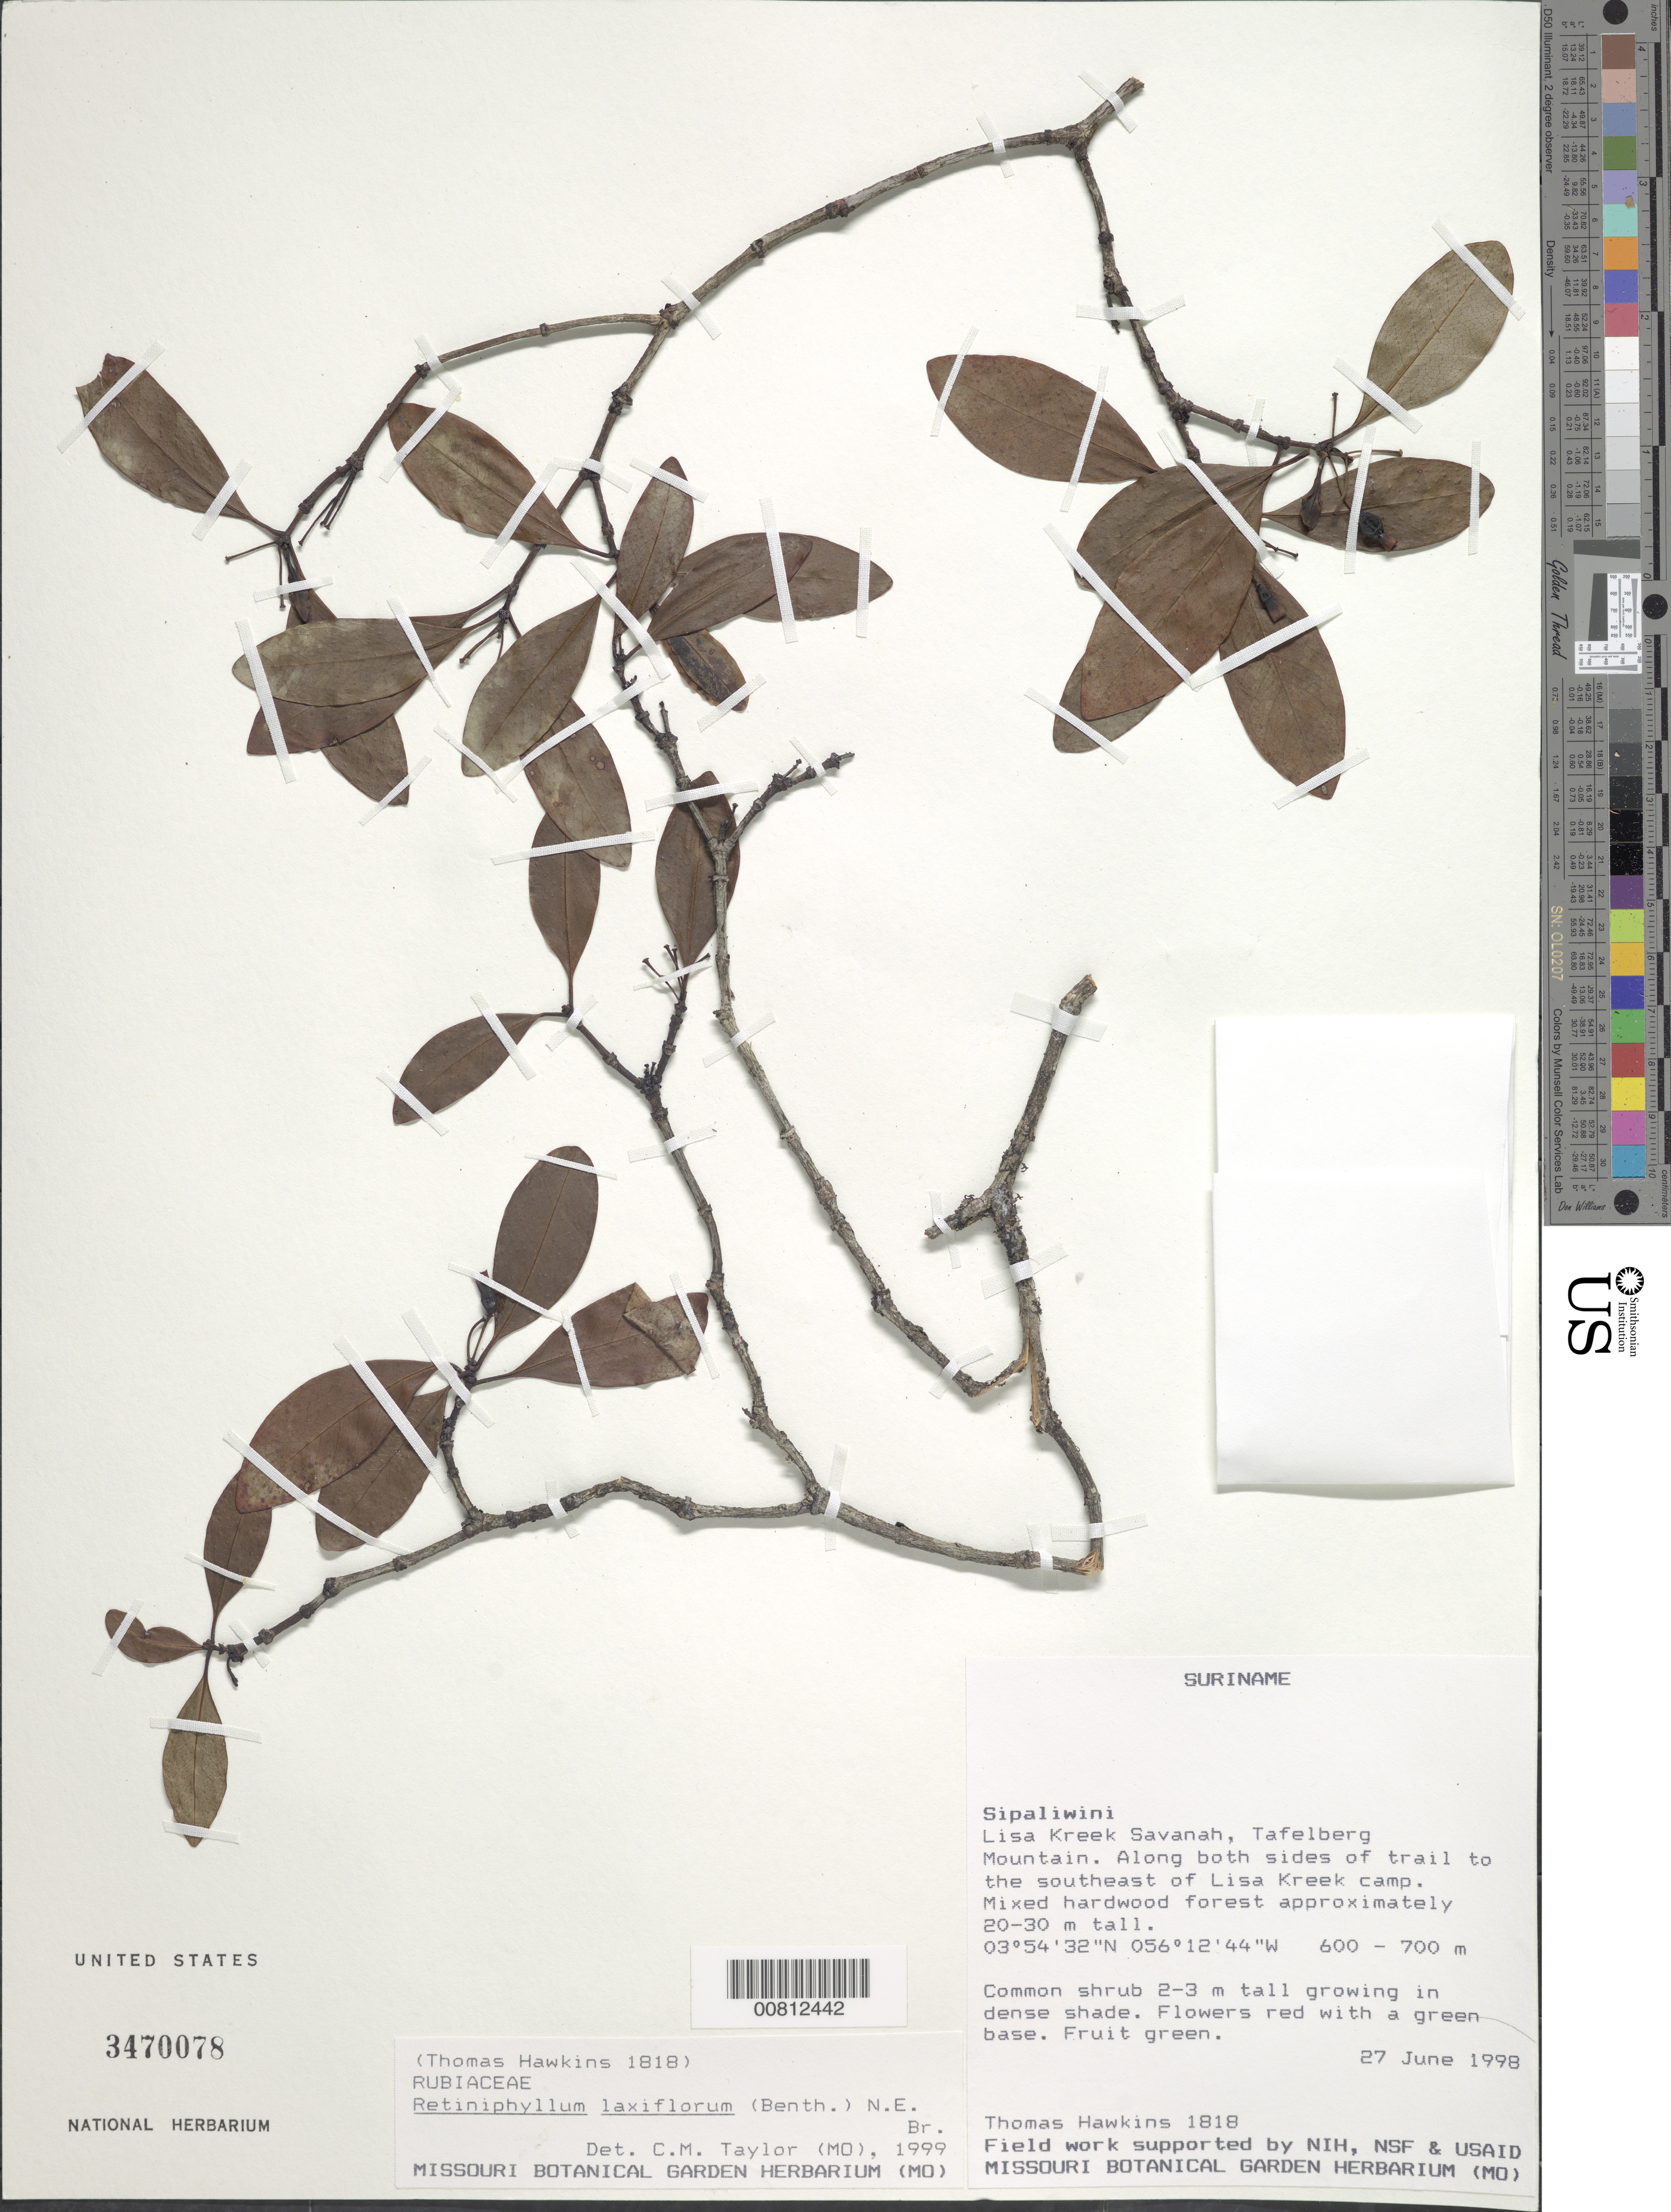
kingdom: Plantae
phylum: Tracheophyta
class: Magnoliopsida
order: Gentianales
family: Rubiaceae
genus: Retiniphyllum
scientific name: Retiniphyllum laxiflorum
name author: (Benth.) N.E. Br.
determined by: Taylor, Charlotte M.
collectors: T. Hawkins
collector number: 1818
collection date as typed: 27-Jun-98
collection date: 1998-06-27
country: Suriname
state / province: Sipaliwini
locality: Tafelberg (Table Mountain), Lisa Kreek Savanna, along both sides of trail to SE of Lisa Kreek camp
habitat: Along trail, mixed hardwood forest approximately 20-30 m tall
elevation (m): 600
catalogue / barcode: US 3470078